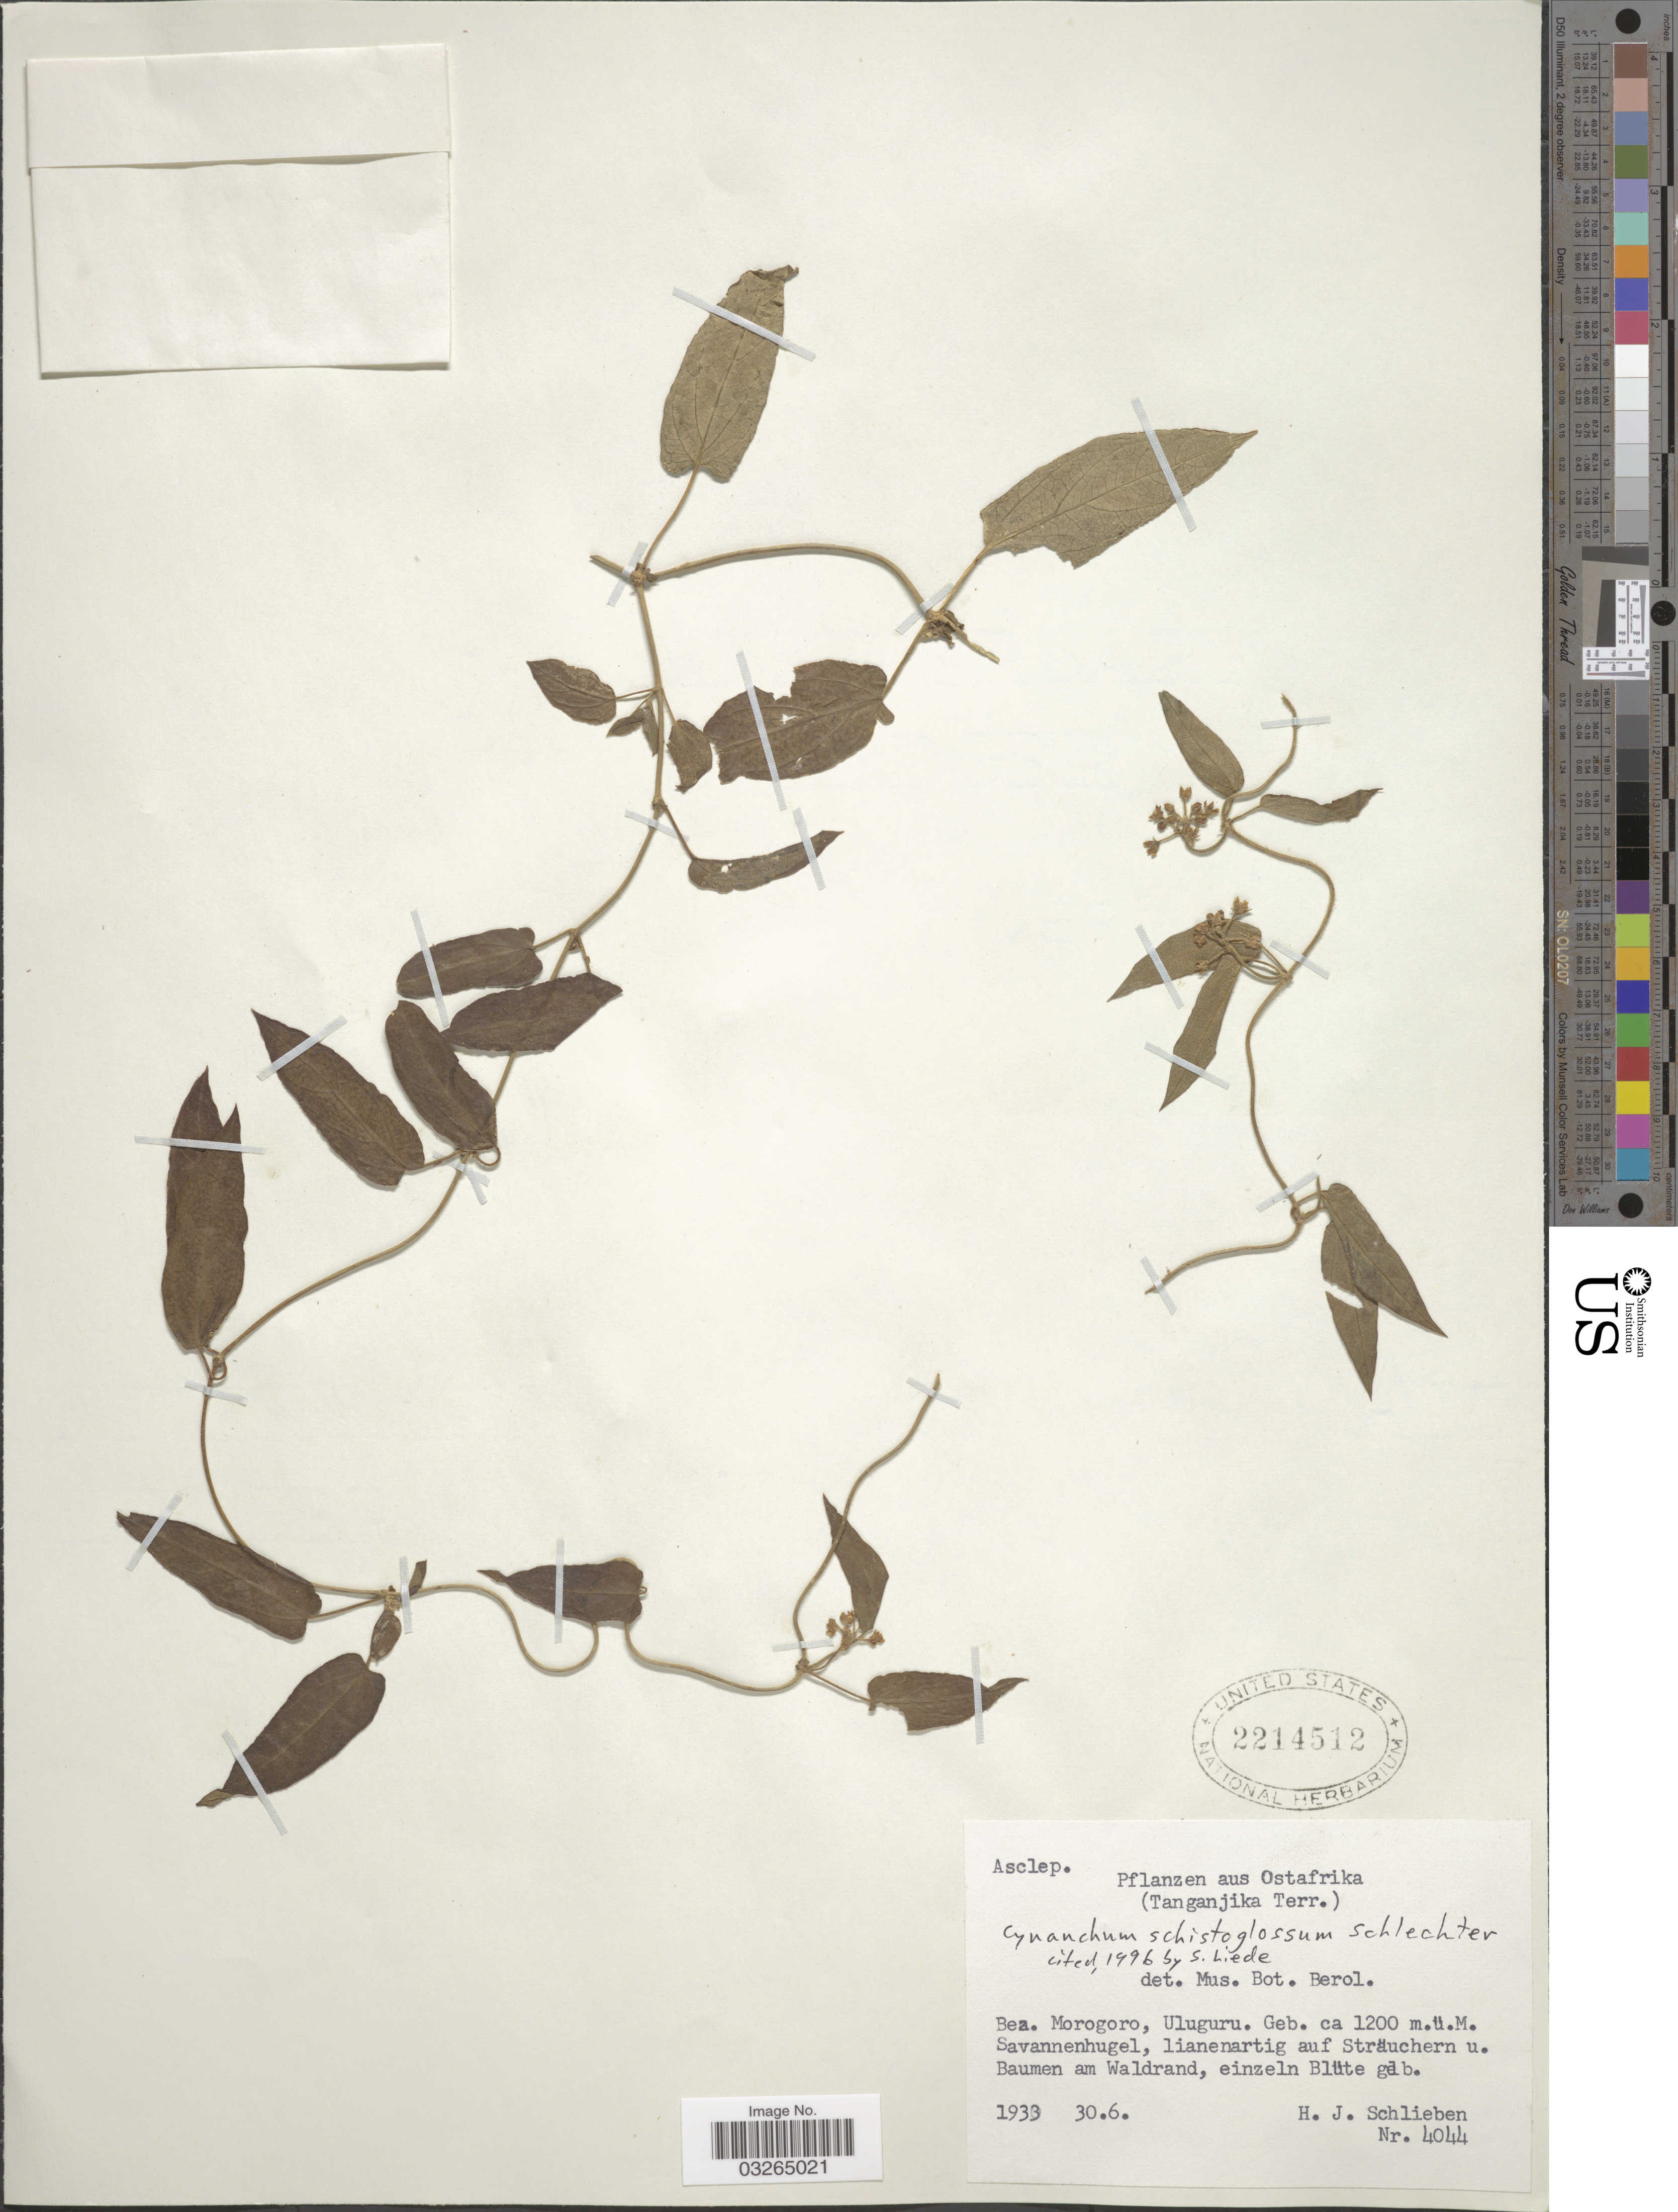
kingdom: Plantae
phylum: Tracheophyta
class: Magnoliopsida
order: Gentianales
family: Apocynaceae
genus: Cynanchum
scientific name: Cynanchum schistoglossum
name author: Schltr.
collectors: H. J. Schlieben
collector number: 4044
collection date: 1933-06-30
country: Tanzania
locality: Ostafrika. (Tanganjika Terr.). Bez. Morogoro, Uluguru. Geb.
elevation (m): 1200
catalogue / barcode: US 2214512